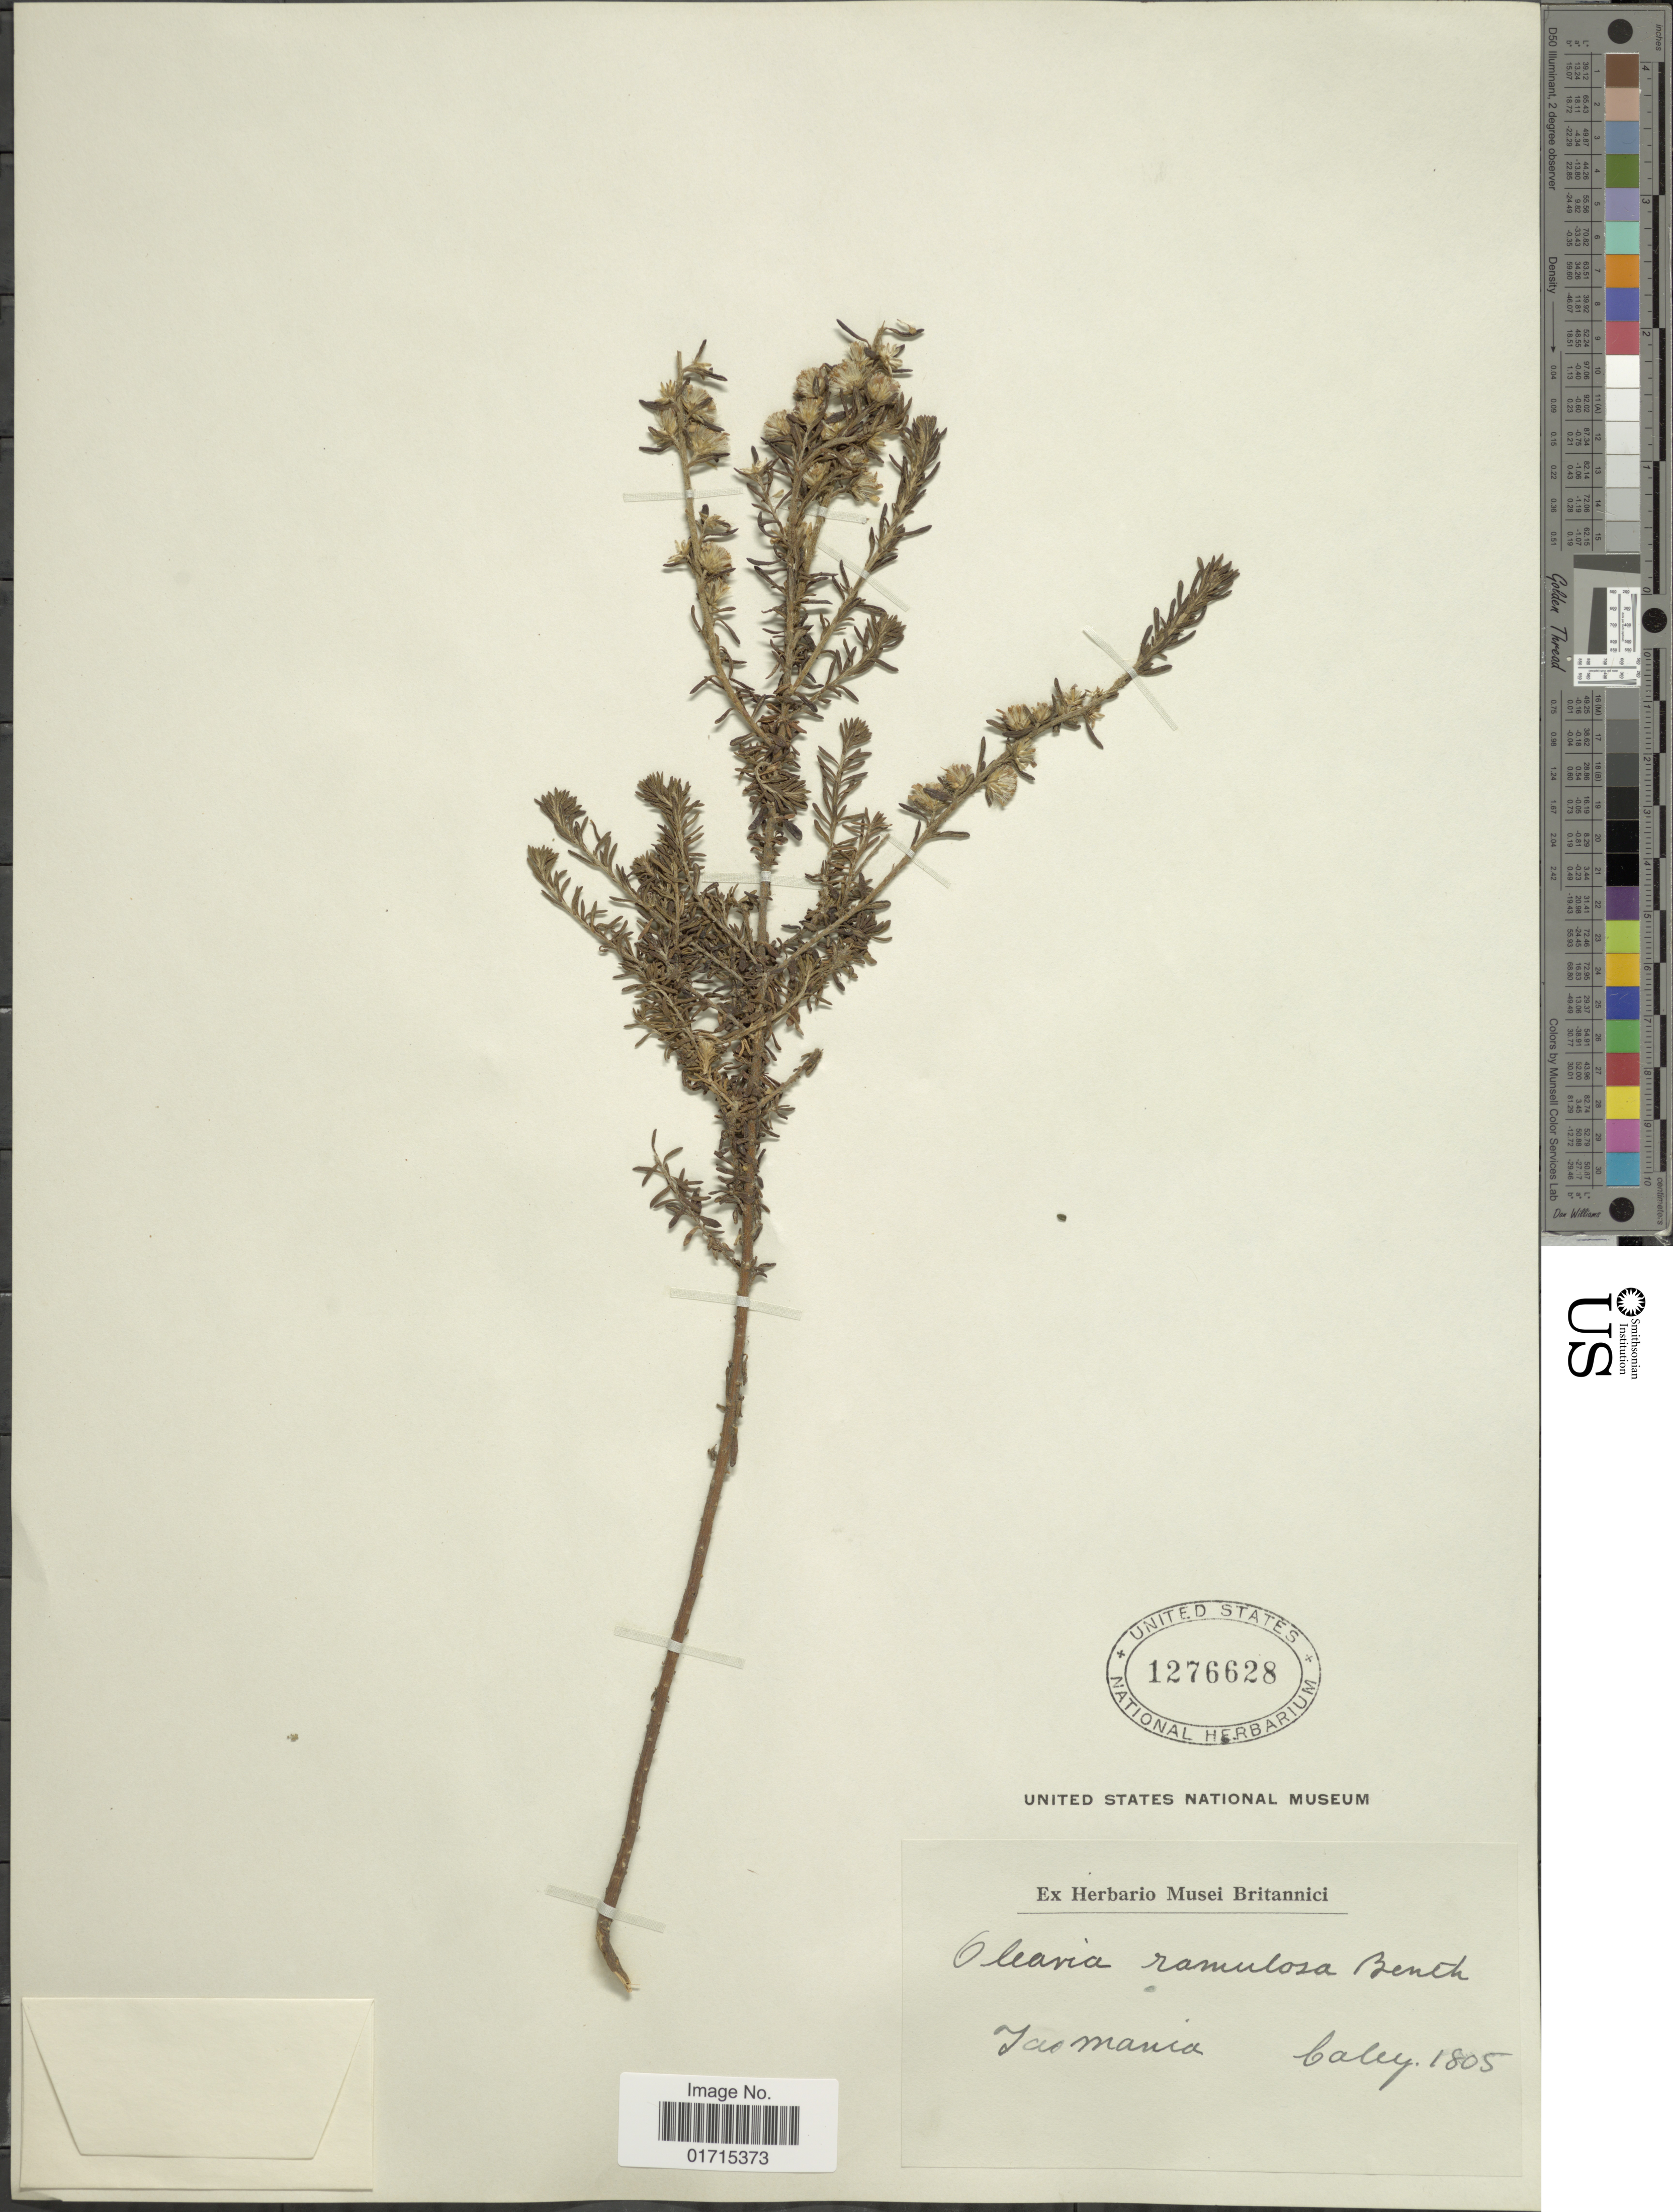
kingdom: Plantae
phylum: Tracheophyta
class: Magnoliopsida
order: Asterales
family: Asteraceae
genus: Olearia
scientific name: Olearia ramulosa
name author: (Labill.) Benth.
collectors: -. Caley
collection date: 1805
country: Australia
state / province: Tasmania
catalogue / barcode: US 1276628